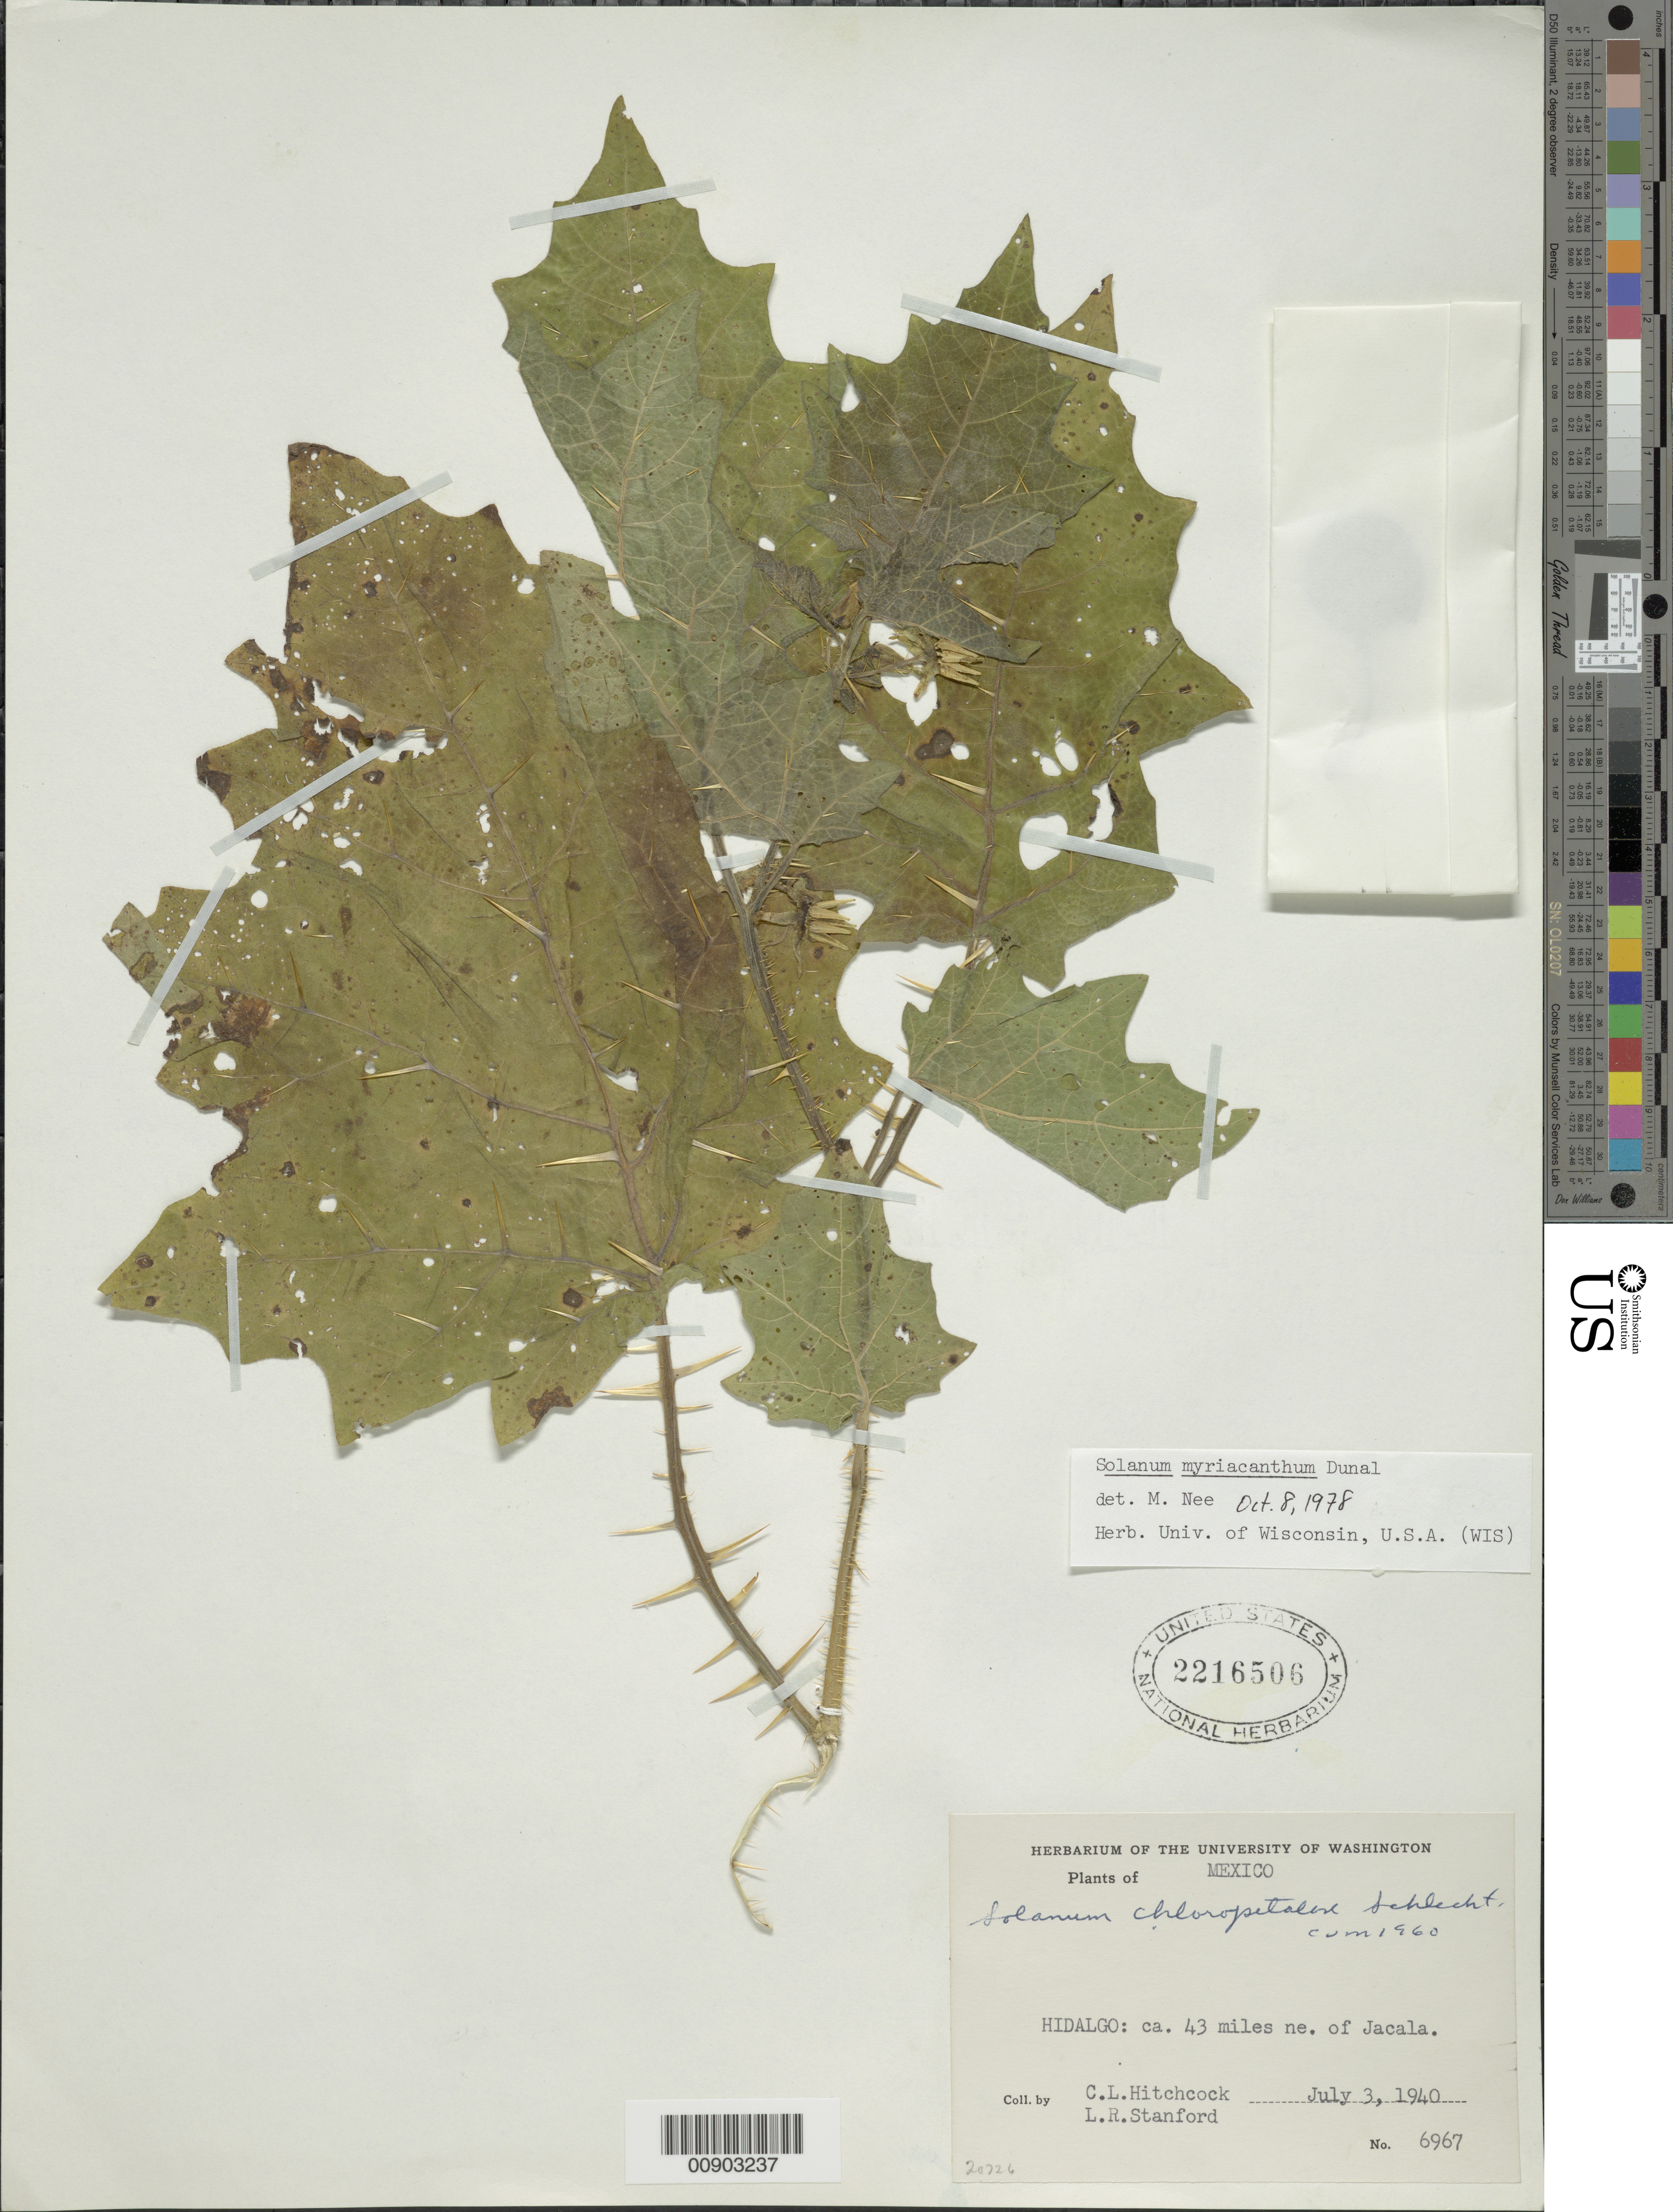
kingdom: Plantae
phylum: Tracheophyta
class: Magnoliopsida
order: Solanales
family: Solanaceae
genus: Solanum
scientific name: Solanum myriacanthum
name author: Dunal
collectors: C. L. Hitchcock & L. R. Stanford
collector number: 6967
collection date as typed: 03 Jul 1940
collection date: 1940-07-03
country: Mexico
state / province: Hidalgo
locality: Ca. 43 miles NE of Jacala, Hidalgo.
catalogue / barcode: US 2216506